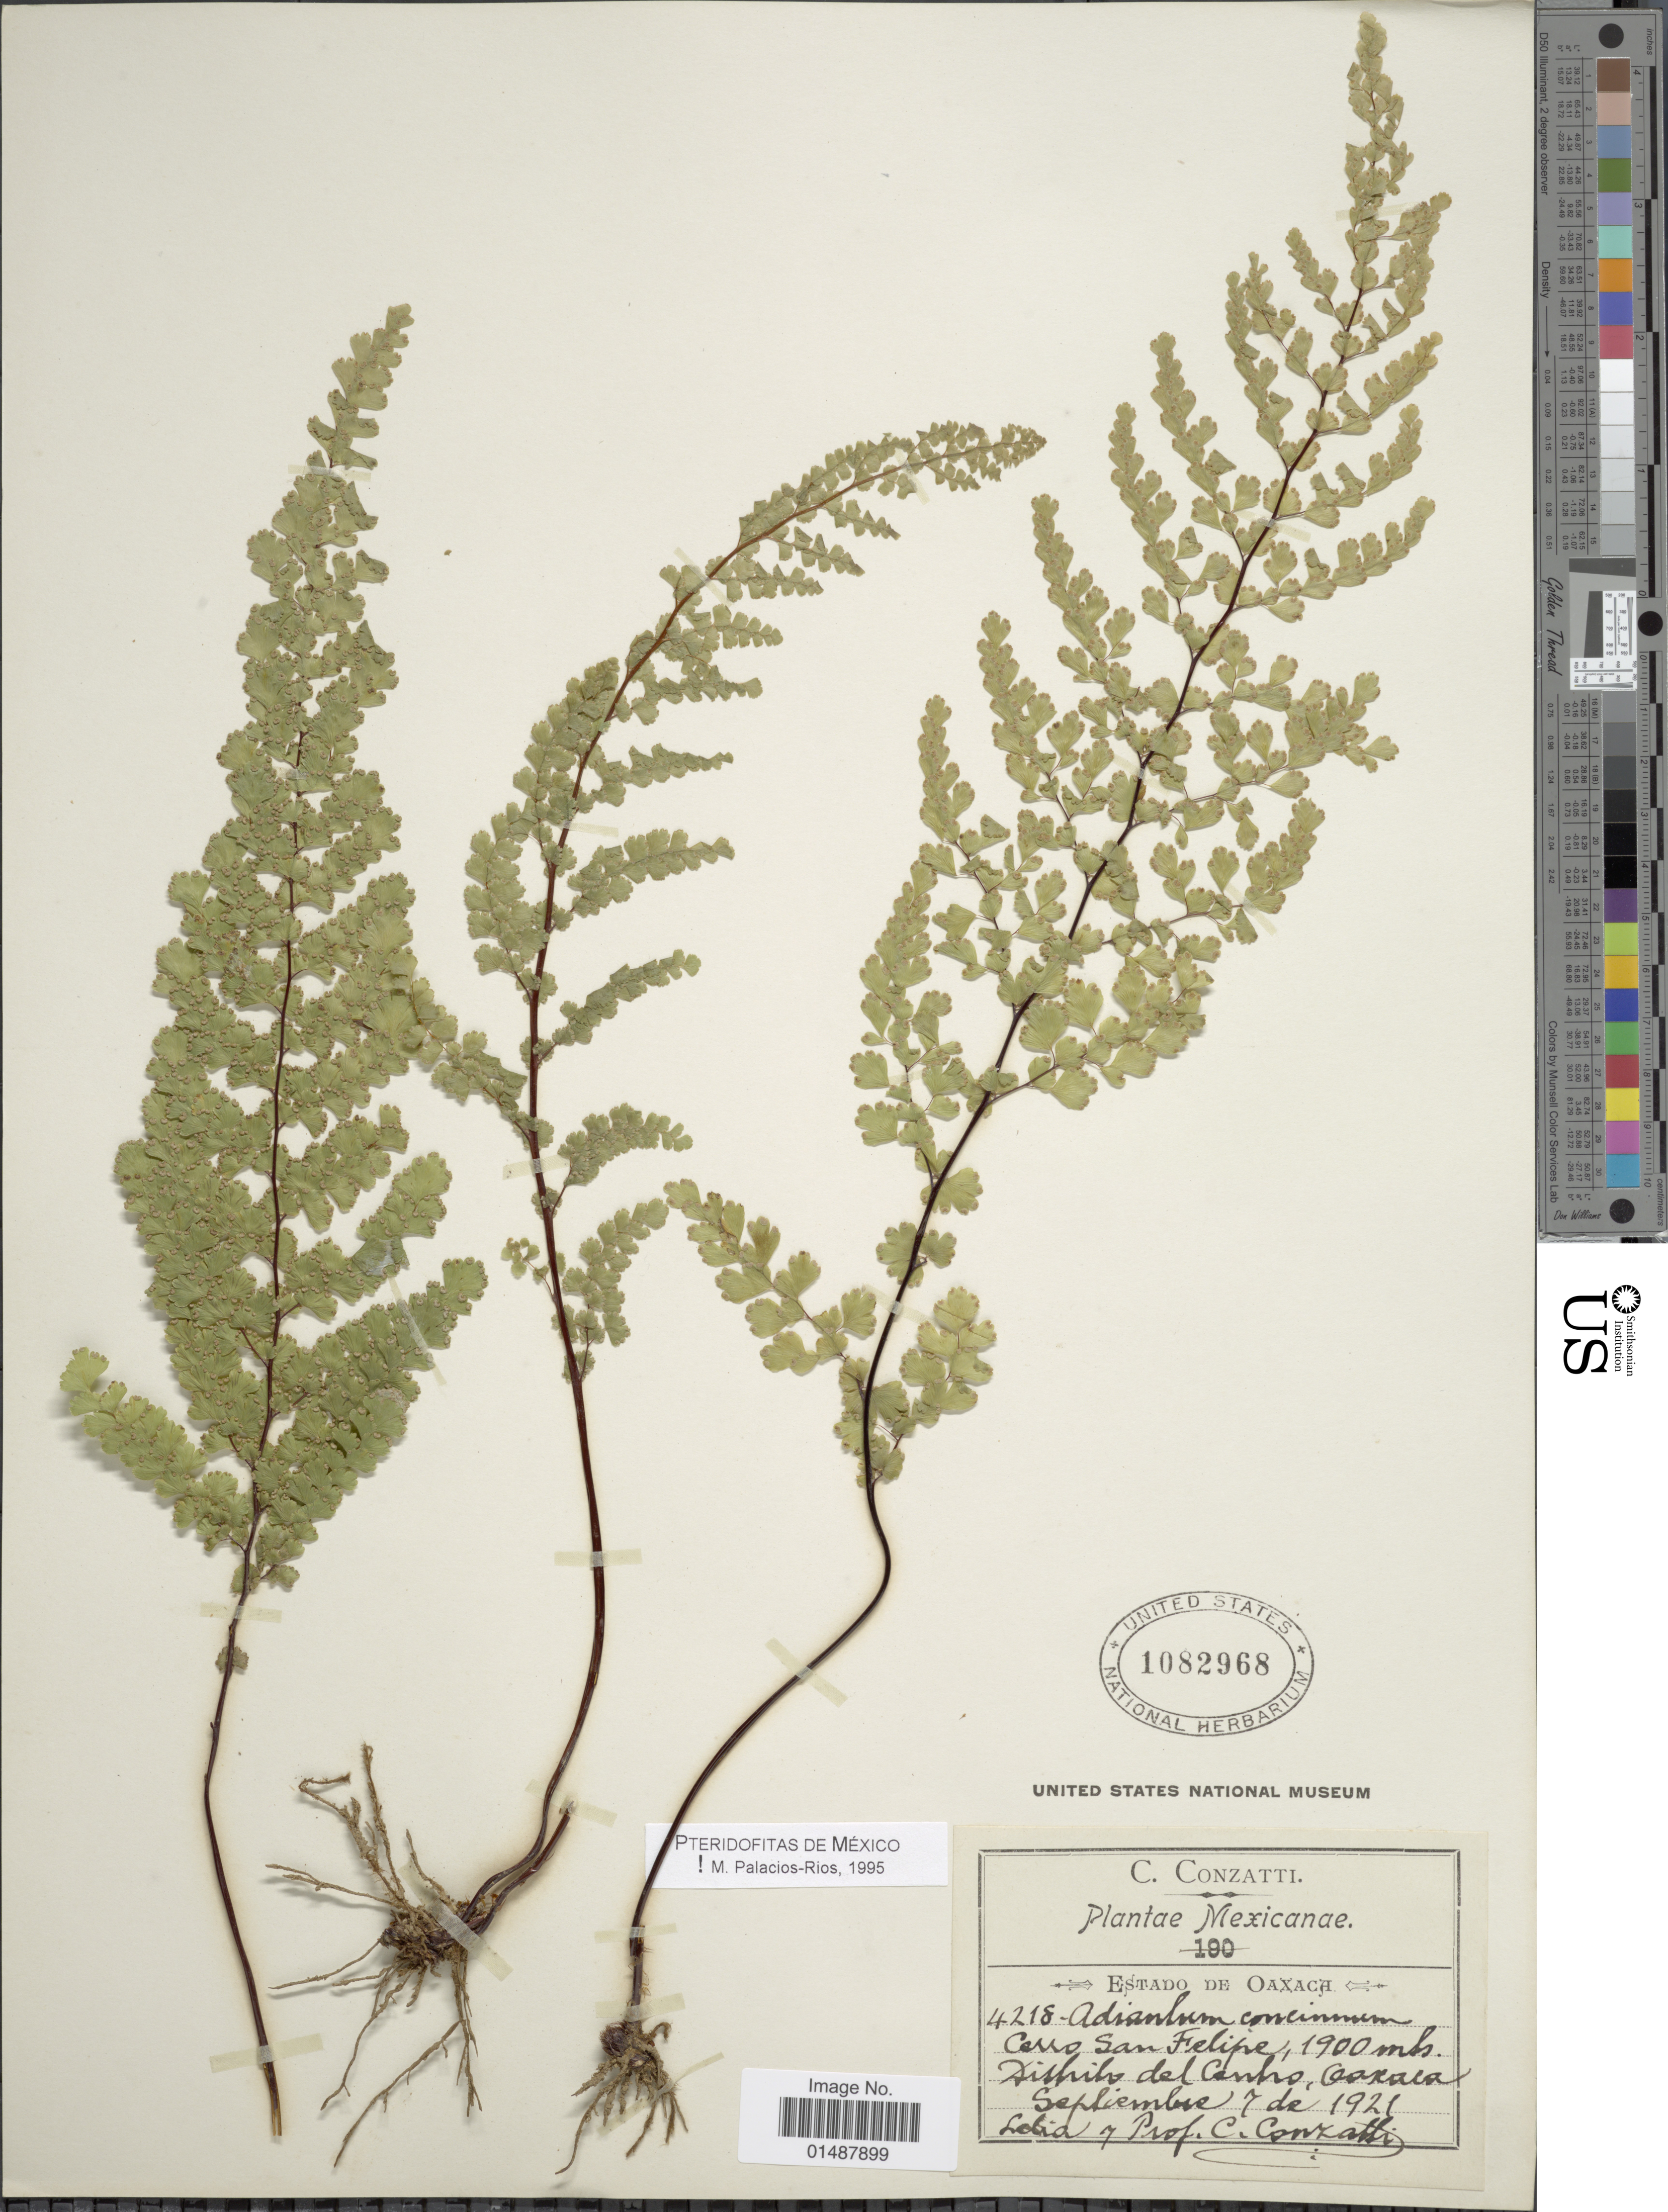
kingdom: Plantae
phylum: Tracheophyta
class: Polypodiopsida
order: Polypodiales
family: Pteridaceae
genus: Adiantum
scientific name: Adiantum concinnum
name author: Humb. & Bonpl. ex Willd.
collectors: C. Conzatti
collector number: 4218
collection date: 1921-09-07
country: Mexico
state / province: Oaxaca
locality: Cerro San Felipe, Distrito del Centro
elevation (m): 1900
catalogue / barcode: US 1082968